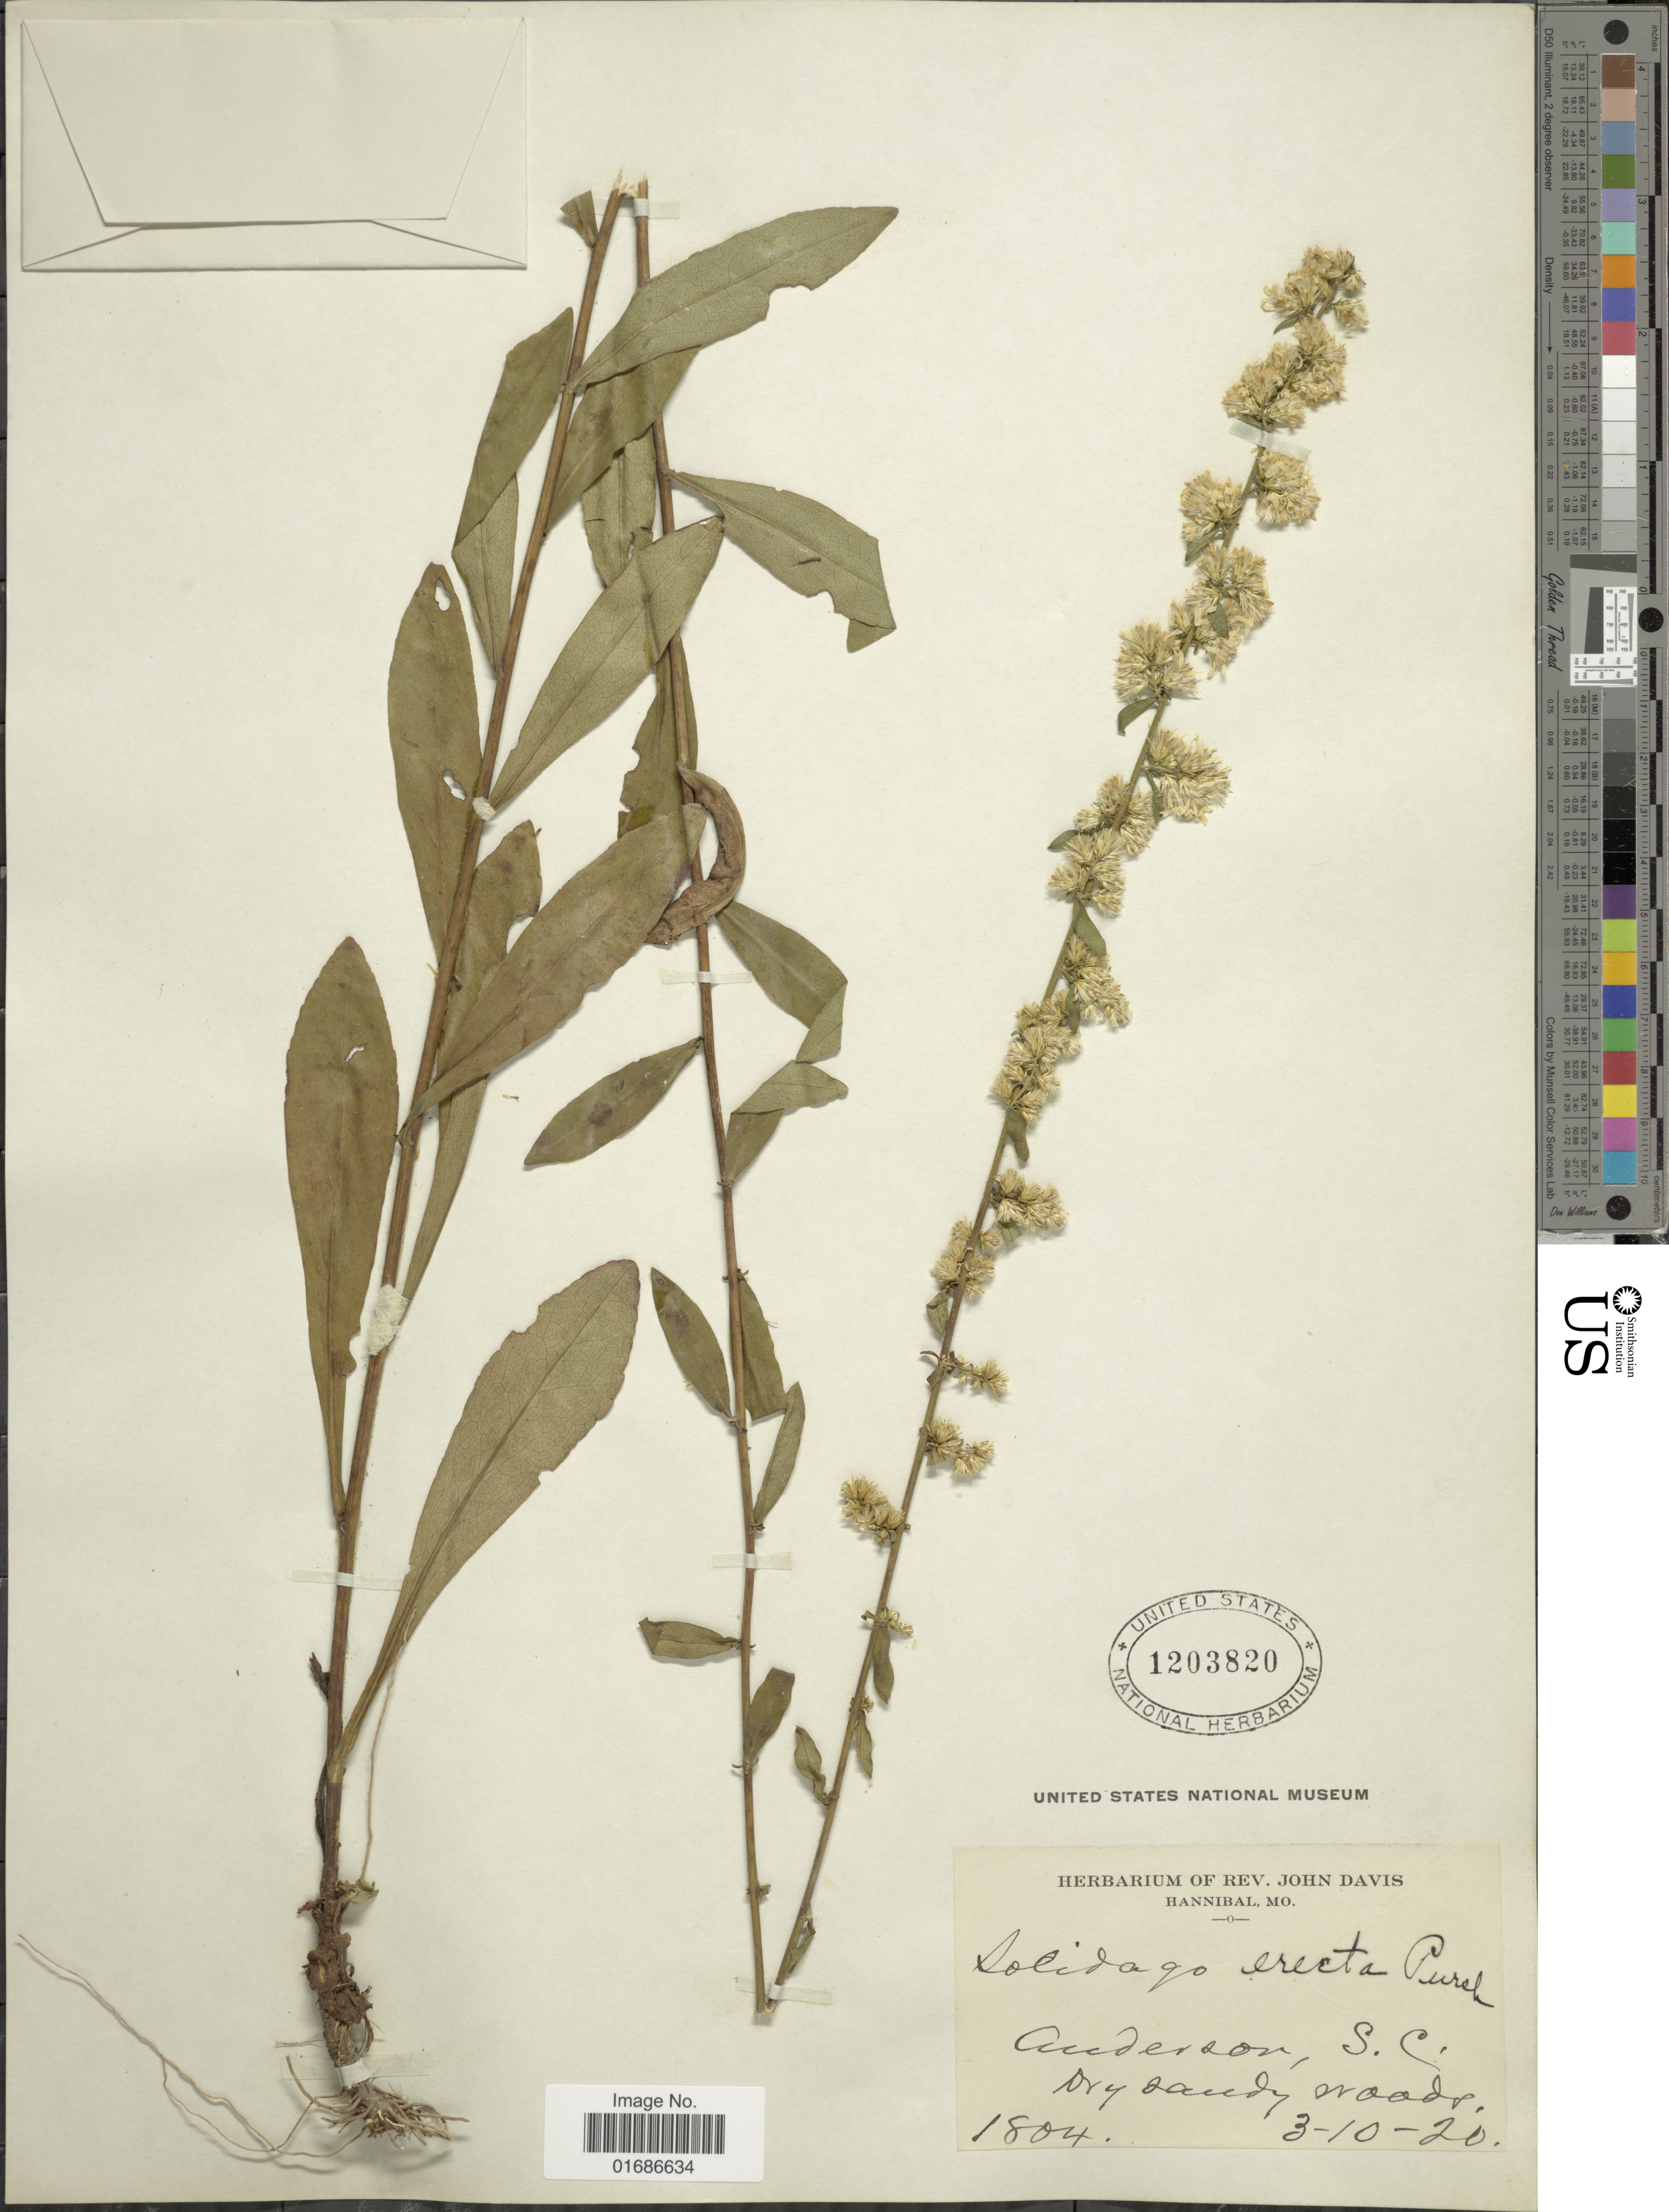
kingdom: Plantae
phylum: Tracheophyta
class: Magnoliopsida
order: Asterales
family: Asteraceae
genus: Solidago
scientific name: Solidago erecta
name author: Pursh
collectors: ex herb. Rev. John Davis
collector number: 1804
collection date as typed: Transcribed d/m/y: 10/3/20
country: United States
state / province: South Carolina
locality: Anderson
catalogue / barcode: US 1203820